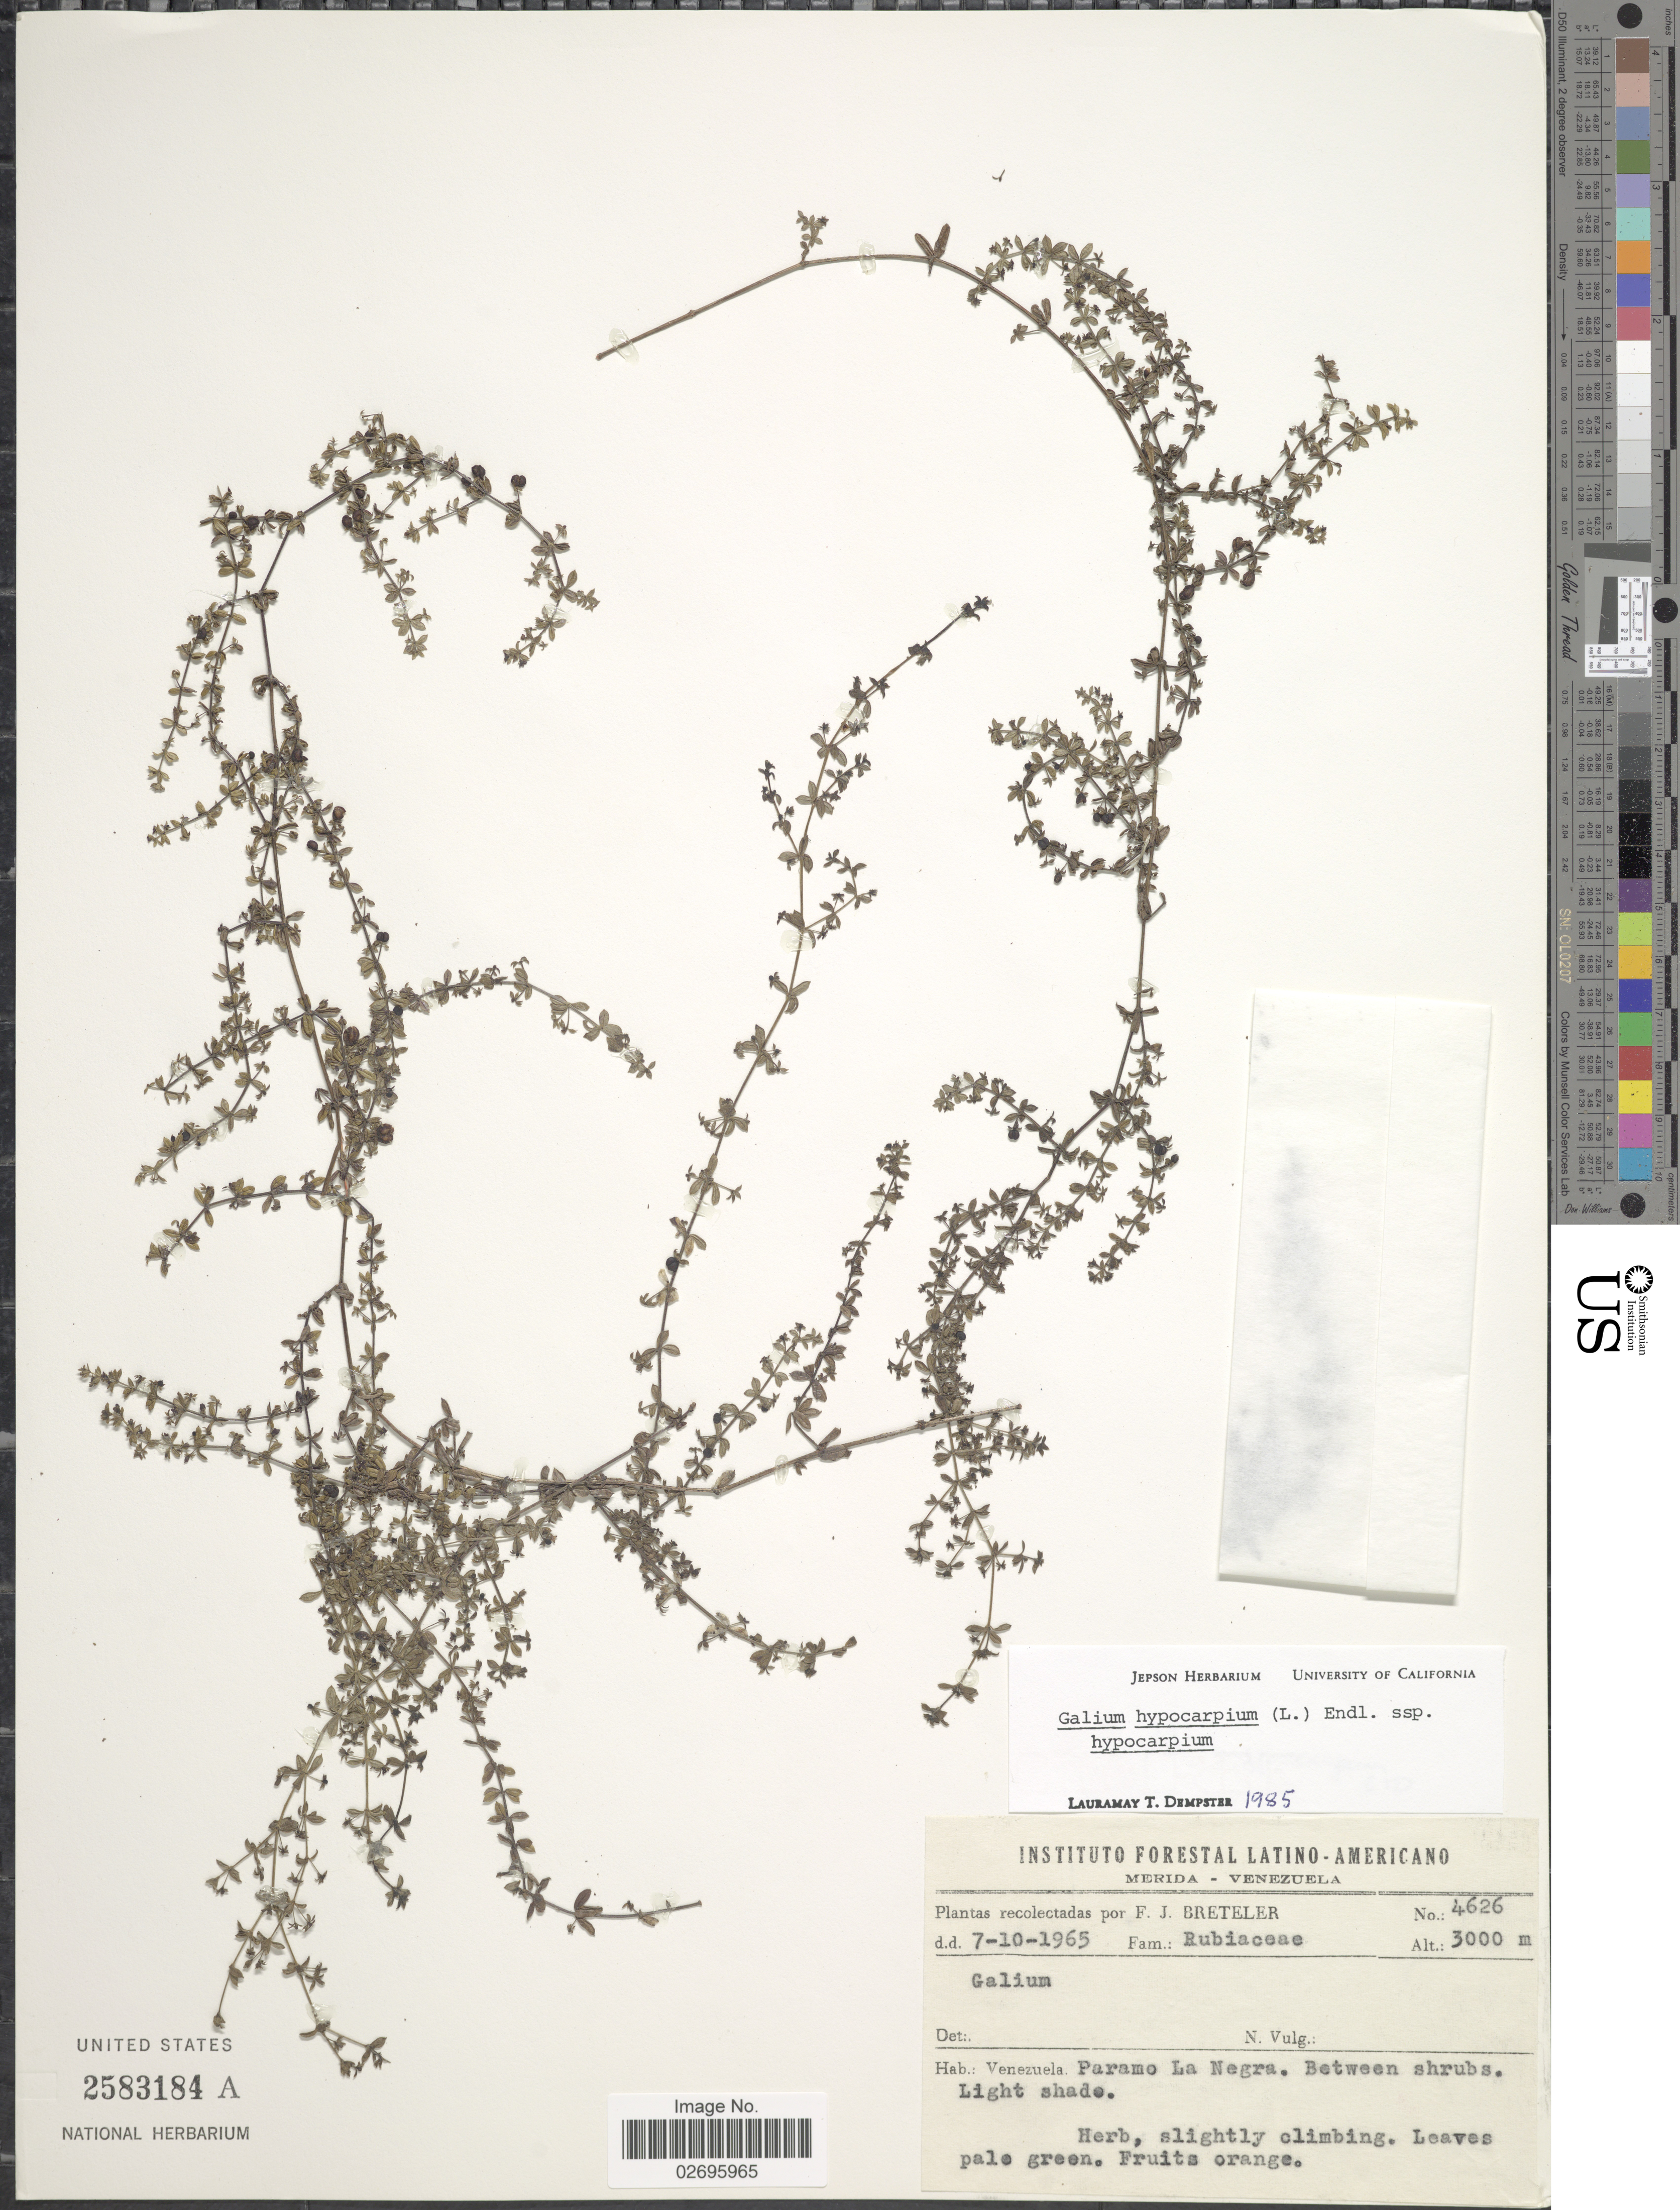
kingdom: Plantae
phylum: Tracheophyta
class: Magnoliopsida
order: Gentianales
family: Rubiaceae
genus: Galium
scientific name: Galium hypocarpium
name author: (L.) Endl. ex Griseb.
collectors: F. J. Breteler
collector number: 4626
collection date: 1965-10-07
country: Venezuela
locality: Paramo La Negra. Between shrubs. Light shade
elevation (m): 3000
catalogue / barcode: US 2583184A